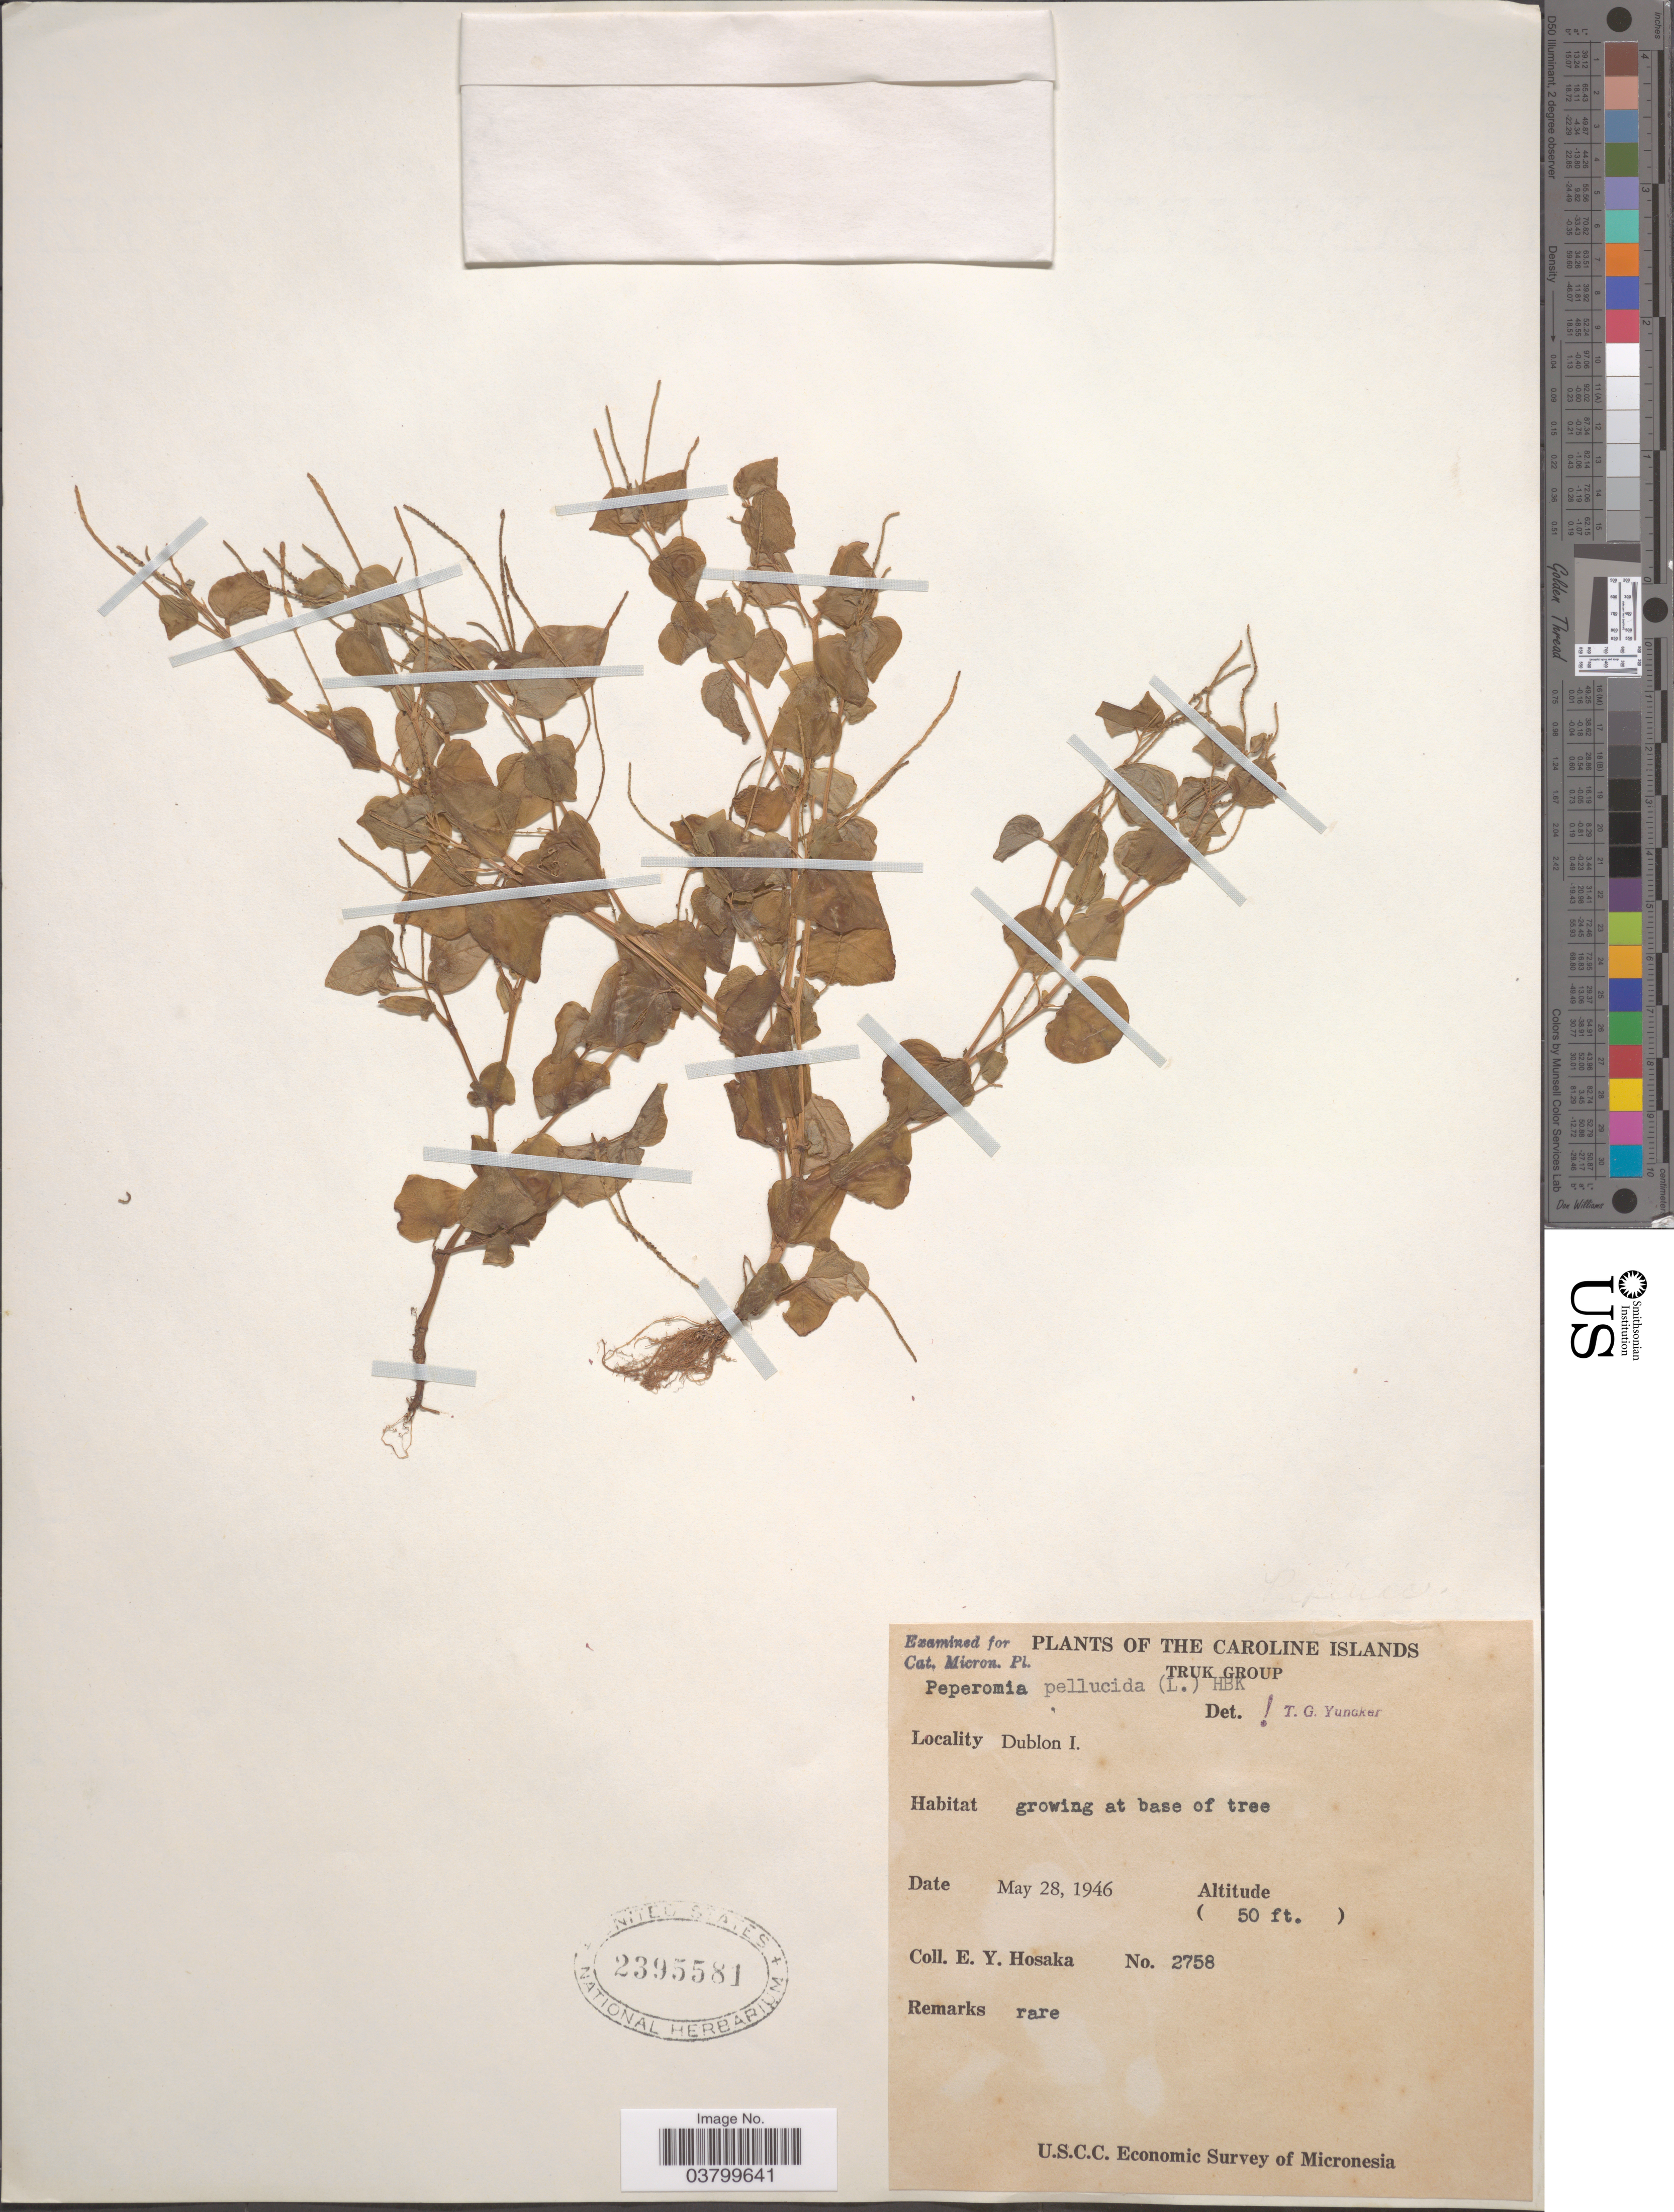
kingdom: Plantae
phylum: Tracheophyta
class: Magnoliopsida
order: Piperales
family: Piperaceae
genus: Peperomia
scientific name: Peperomia pellucida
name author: (L.) Kunth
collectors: E. Y. Hosaka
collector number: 2758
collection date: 1946-05-28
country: Micronesia, Federated States of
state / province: Truk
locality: The Caroline Islands. Truk Group. Dublon I.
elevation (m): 15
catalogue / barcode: US 2395581